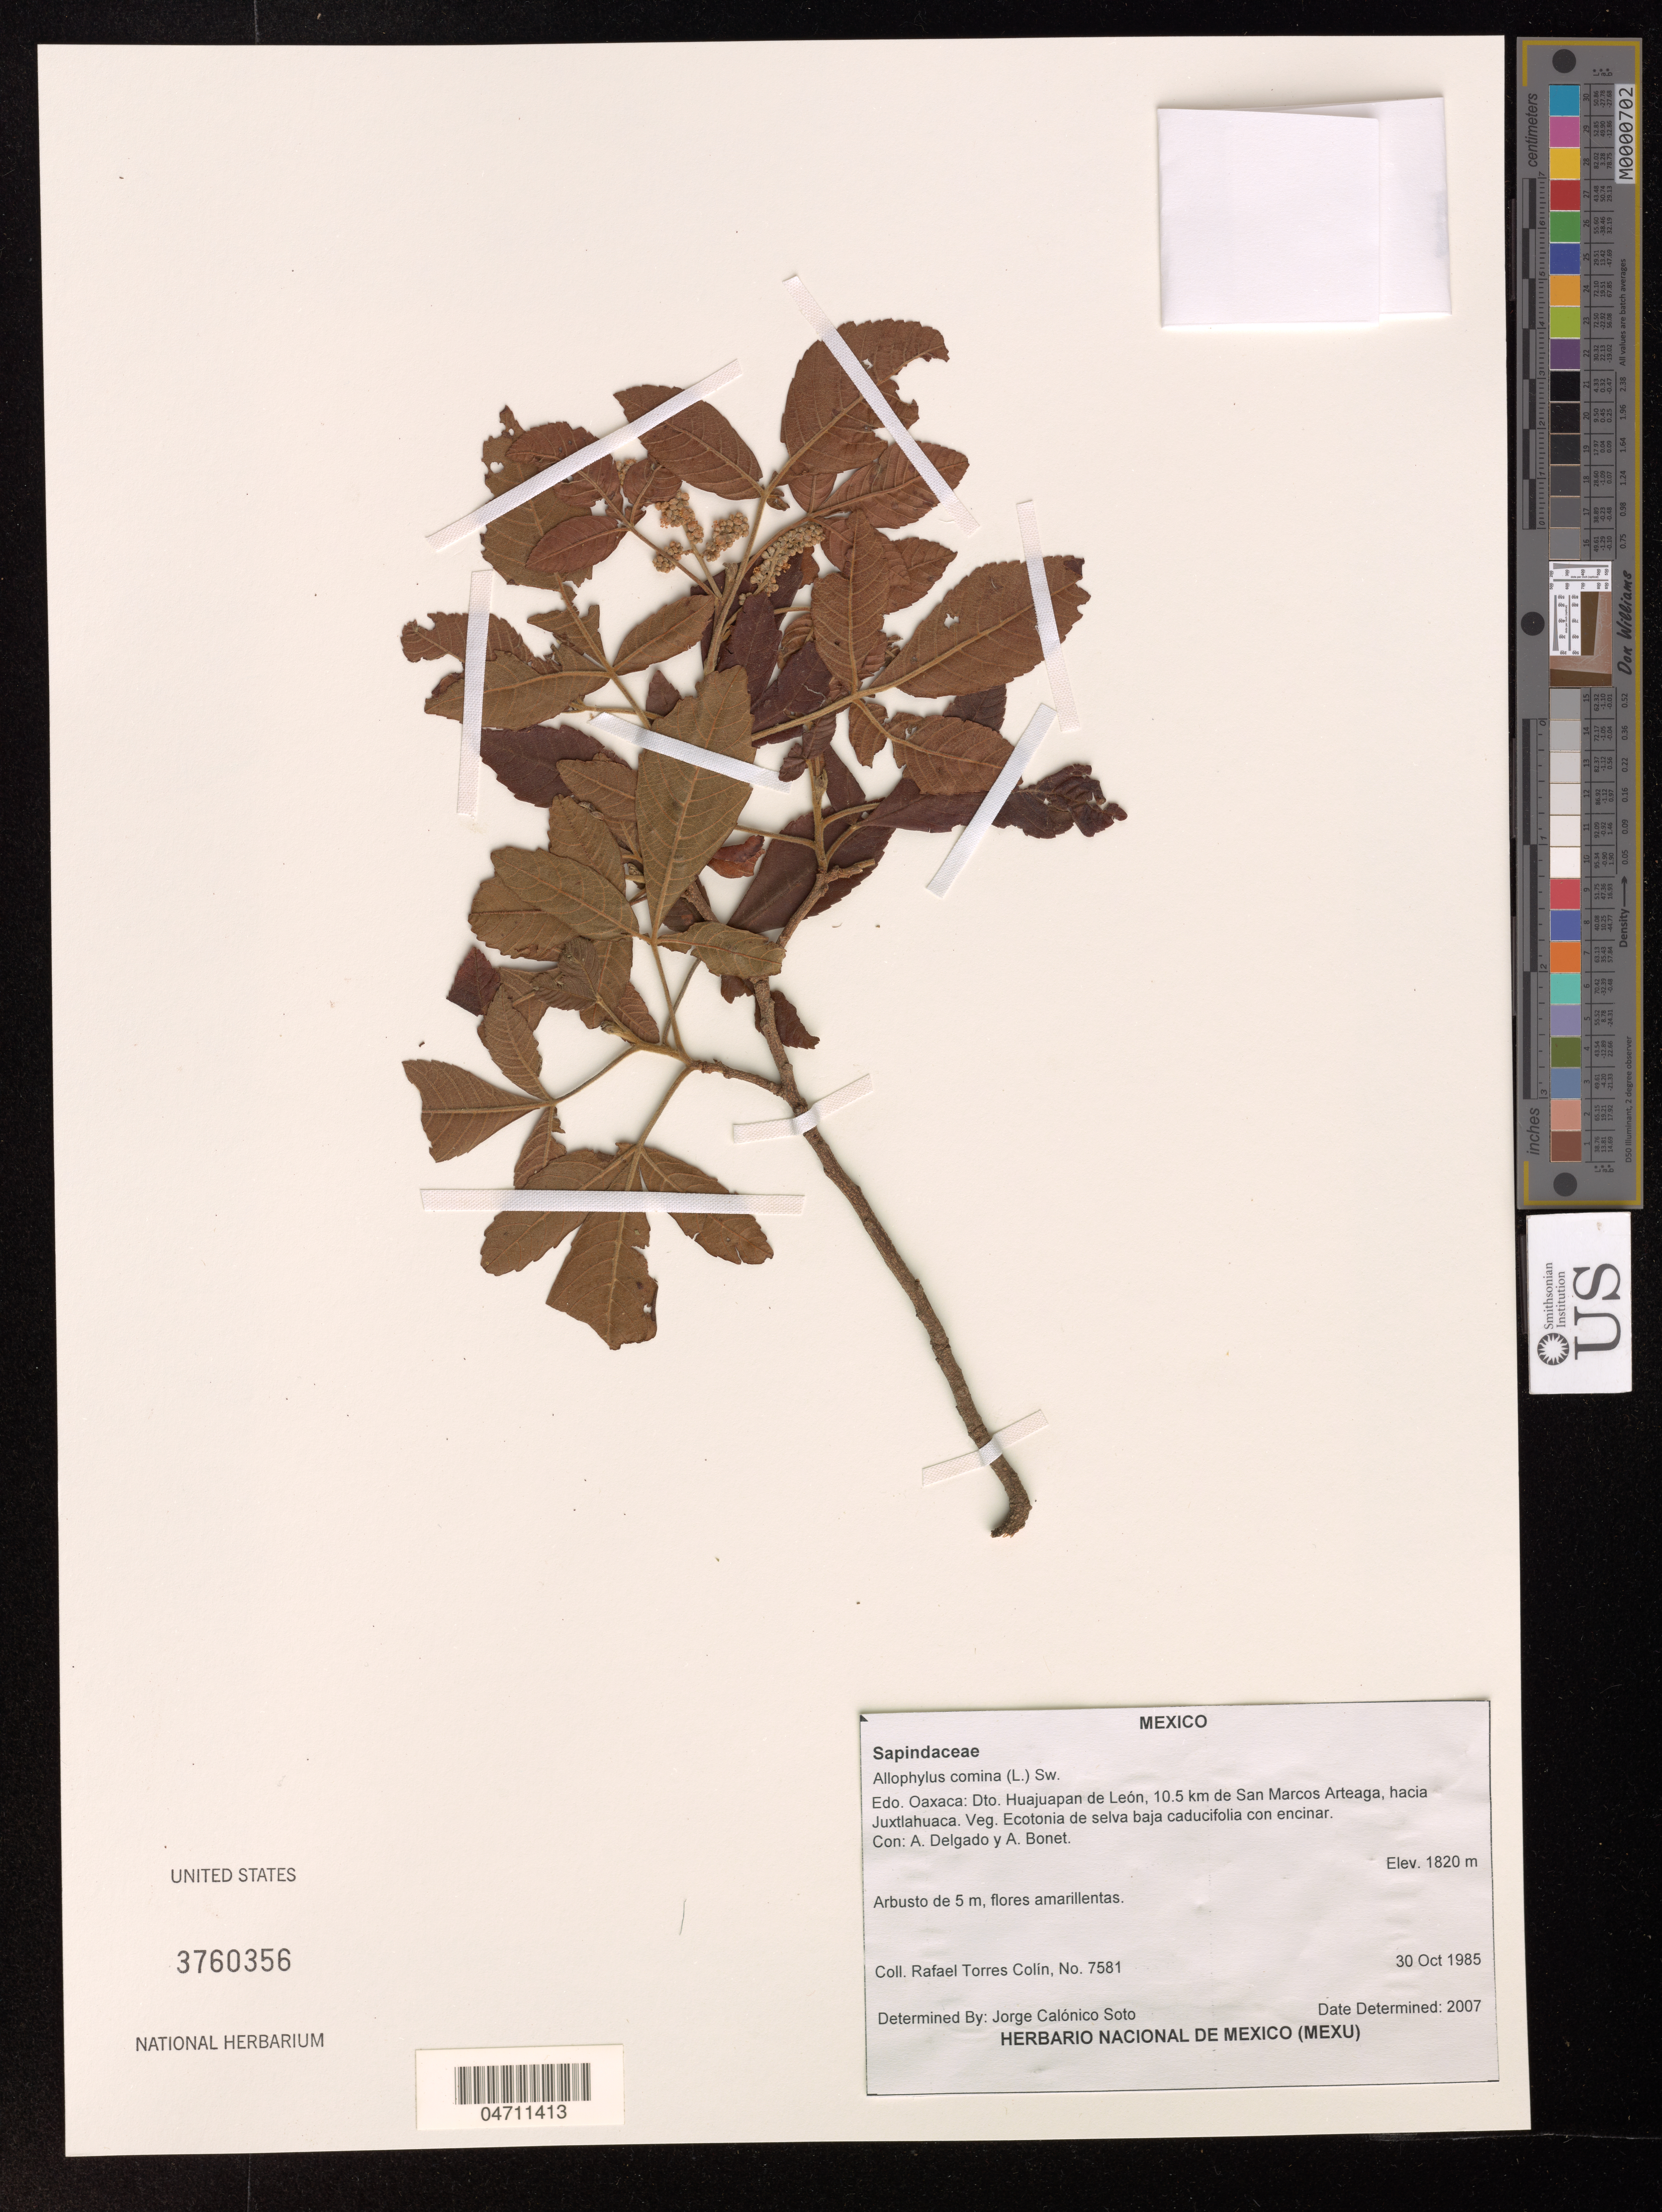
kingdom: Plantae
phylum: Tracheophyta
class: Magnoliopsida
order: Sapindales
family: Sapindaceae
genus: Allophylus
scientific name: Allophylus cominia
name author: (L.) Sw.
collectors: R. Colin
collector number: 7581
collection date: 1985-10-30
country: Mexico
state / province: Oaxaca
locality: Dto. Huajuapan de León, 10.5 km de San Marcos Arteaga, hacia Juxtlahuaca.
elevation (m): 1820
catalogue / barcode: US 3760356